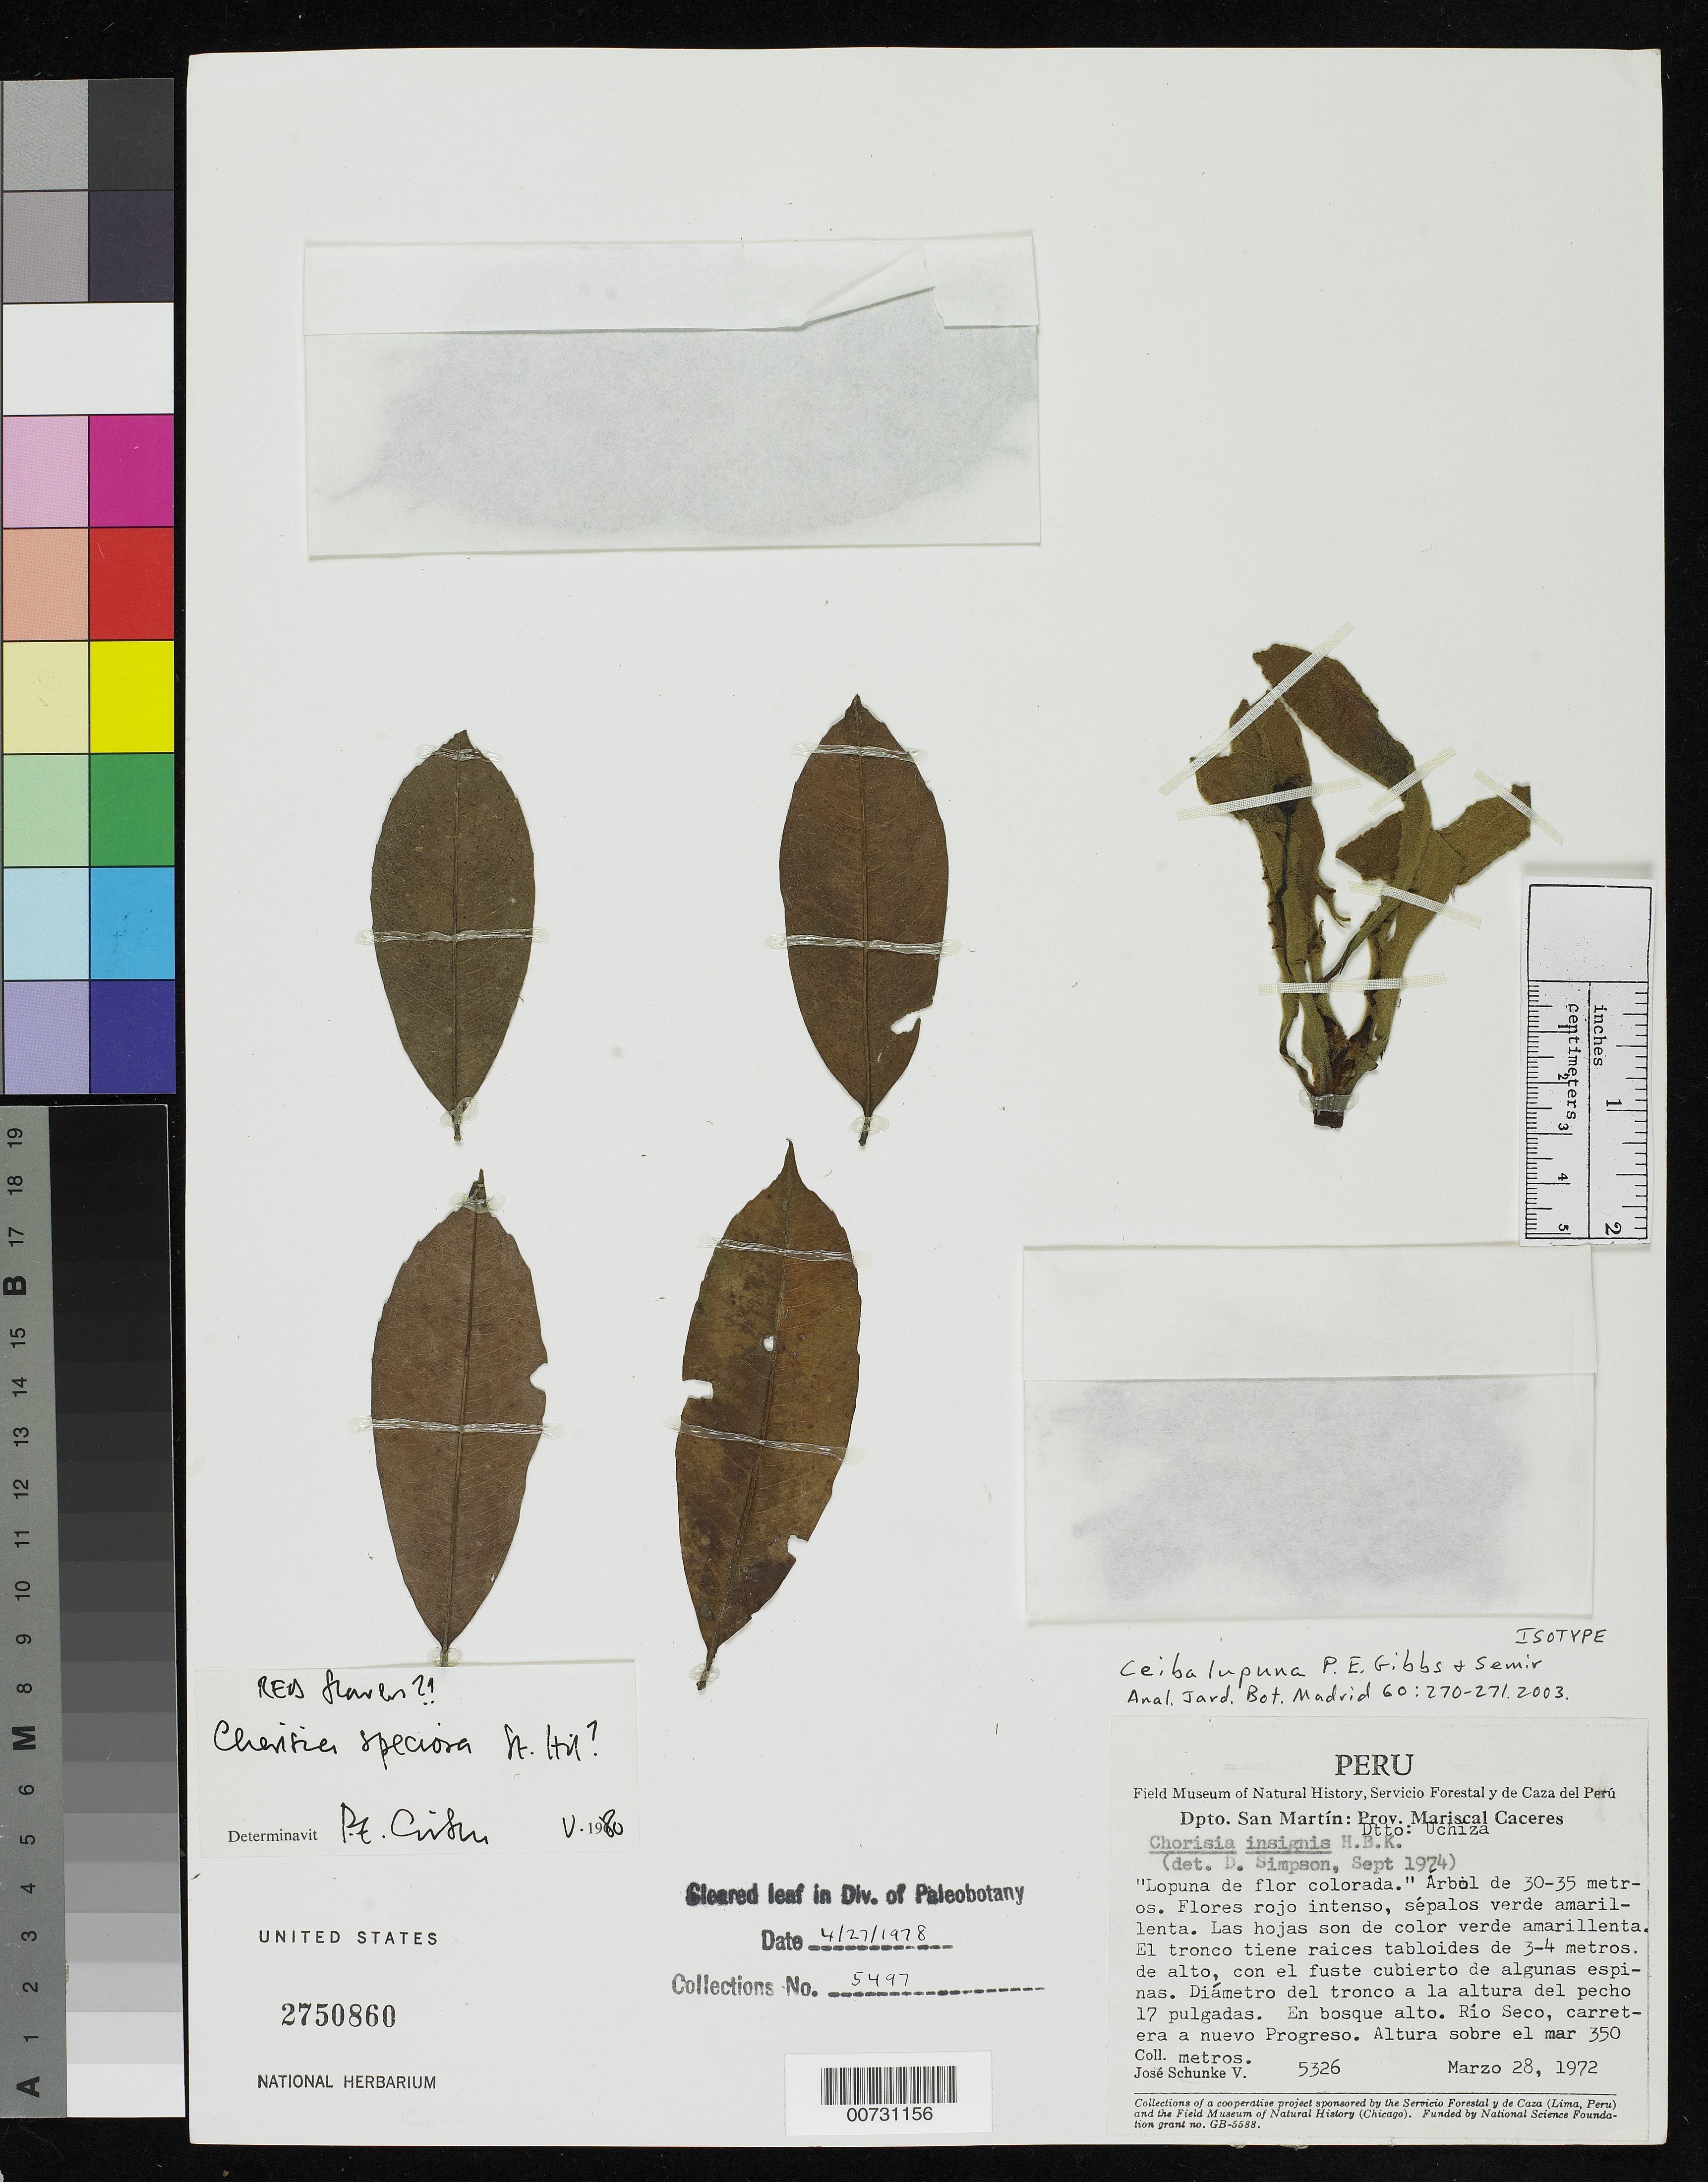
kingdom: Plantae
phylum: Tracheophyta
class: Magnoliopsida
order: Malvales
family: Malvaceae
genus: Ceiba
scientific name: Ceiba lupuna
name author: Gibbs & Semir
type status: Isotype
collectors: J. Schunke Vigo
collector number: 5326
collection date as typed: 28 Mar 1972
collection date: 1972-03-28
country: Peru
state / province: San Martín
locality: Prov. Mariscal Caceres, Dtto. Uchiza, Río Seco, carretera a nuevo Progreso.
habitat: En bosque alto.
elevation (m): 350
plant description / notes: Protologue, "J.V. Schunke", specimen, "José Schunke V.".; Common name: "Lopuna de flor colorada"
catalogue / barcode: US 2750860